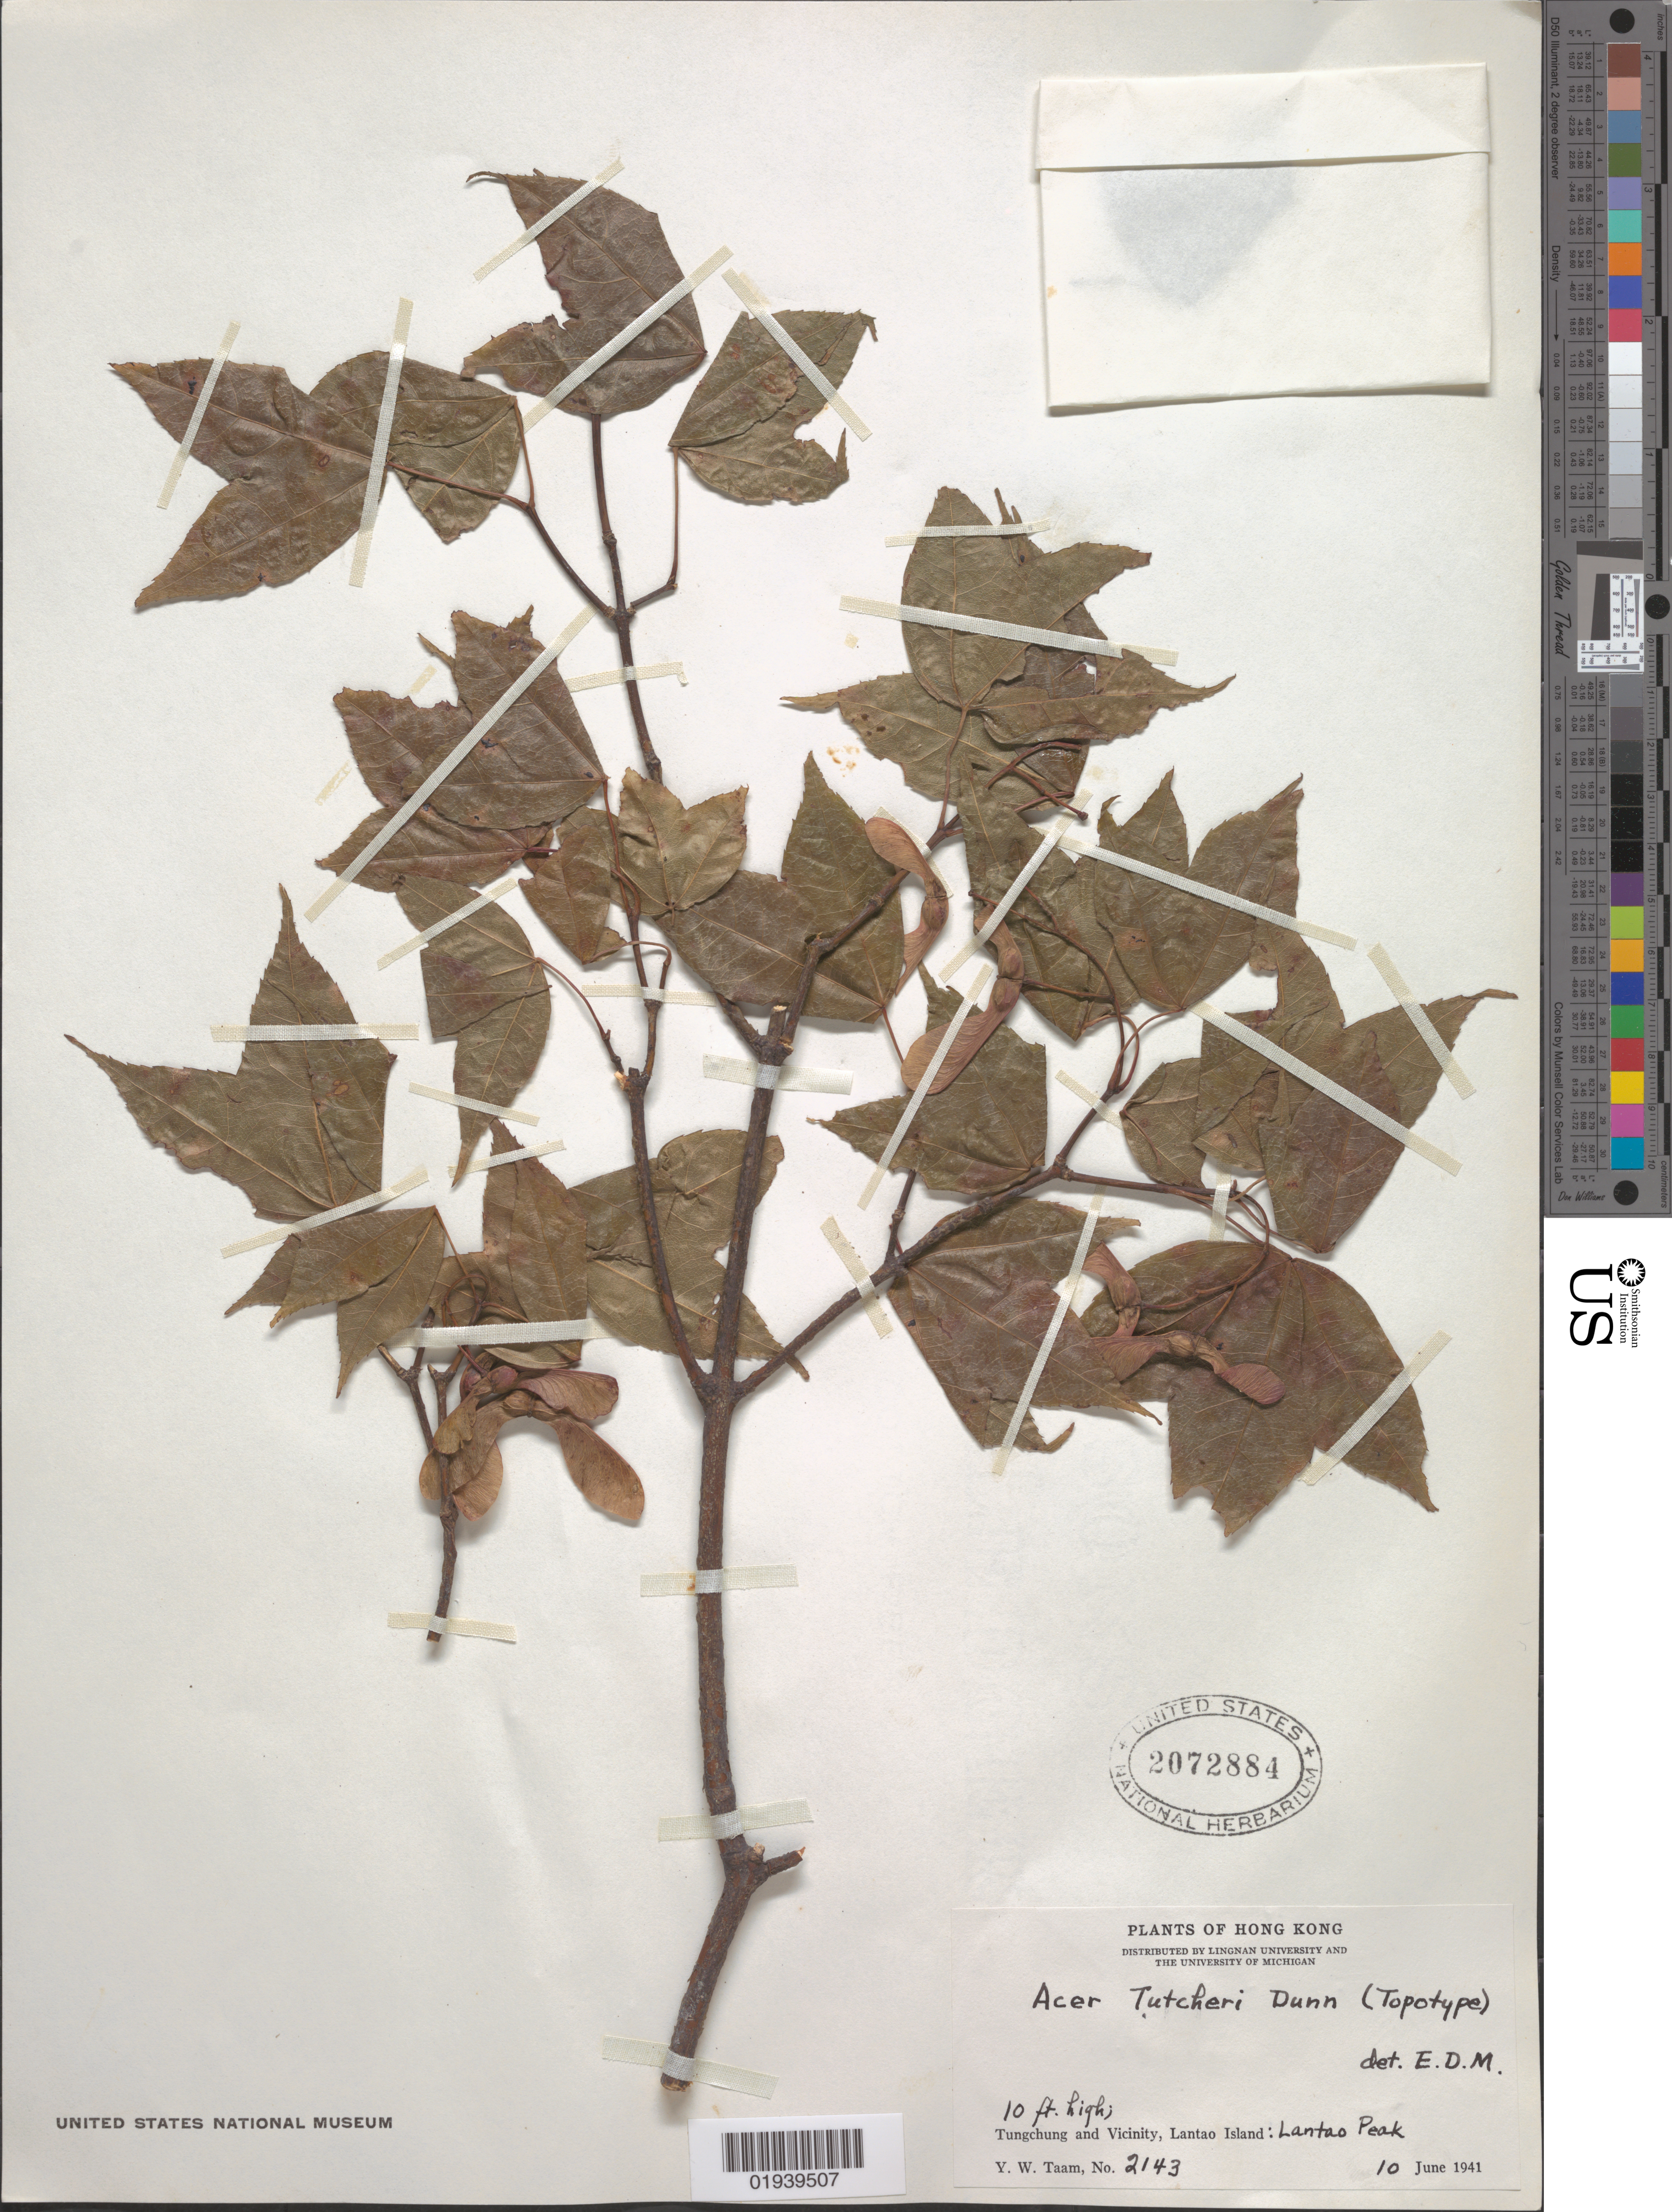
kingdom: Plantae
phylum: Tracheophyta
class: Magnoliopsida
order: Sapindales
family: Sapindaceae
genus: Acer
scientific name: Acer tutcheri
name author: Duthie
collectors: Y. W. Taam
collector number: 2143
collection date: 1941-06-10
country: China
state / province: Hong Kong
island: Lantao I.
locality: Tungchung and vicinity; Lantao Island: Lantao Peak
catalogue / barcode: US 2072884